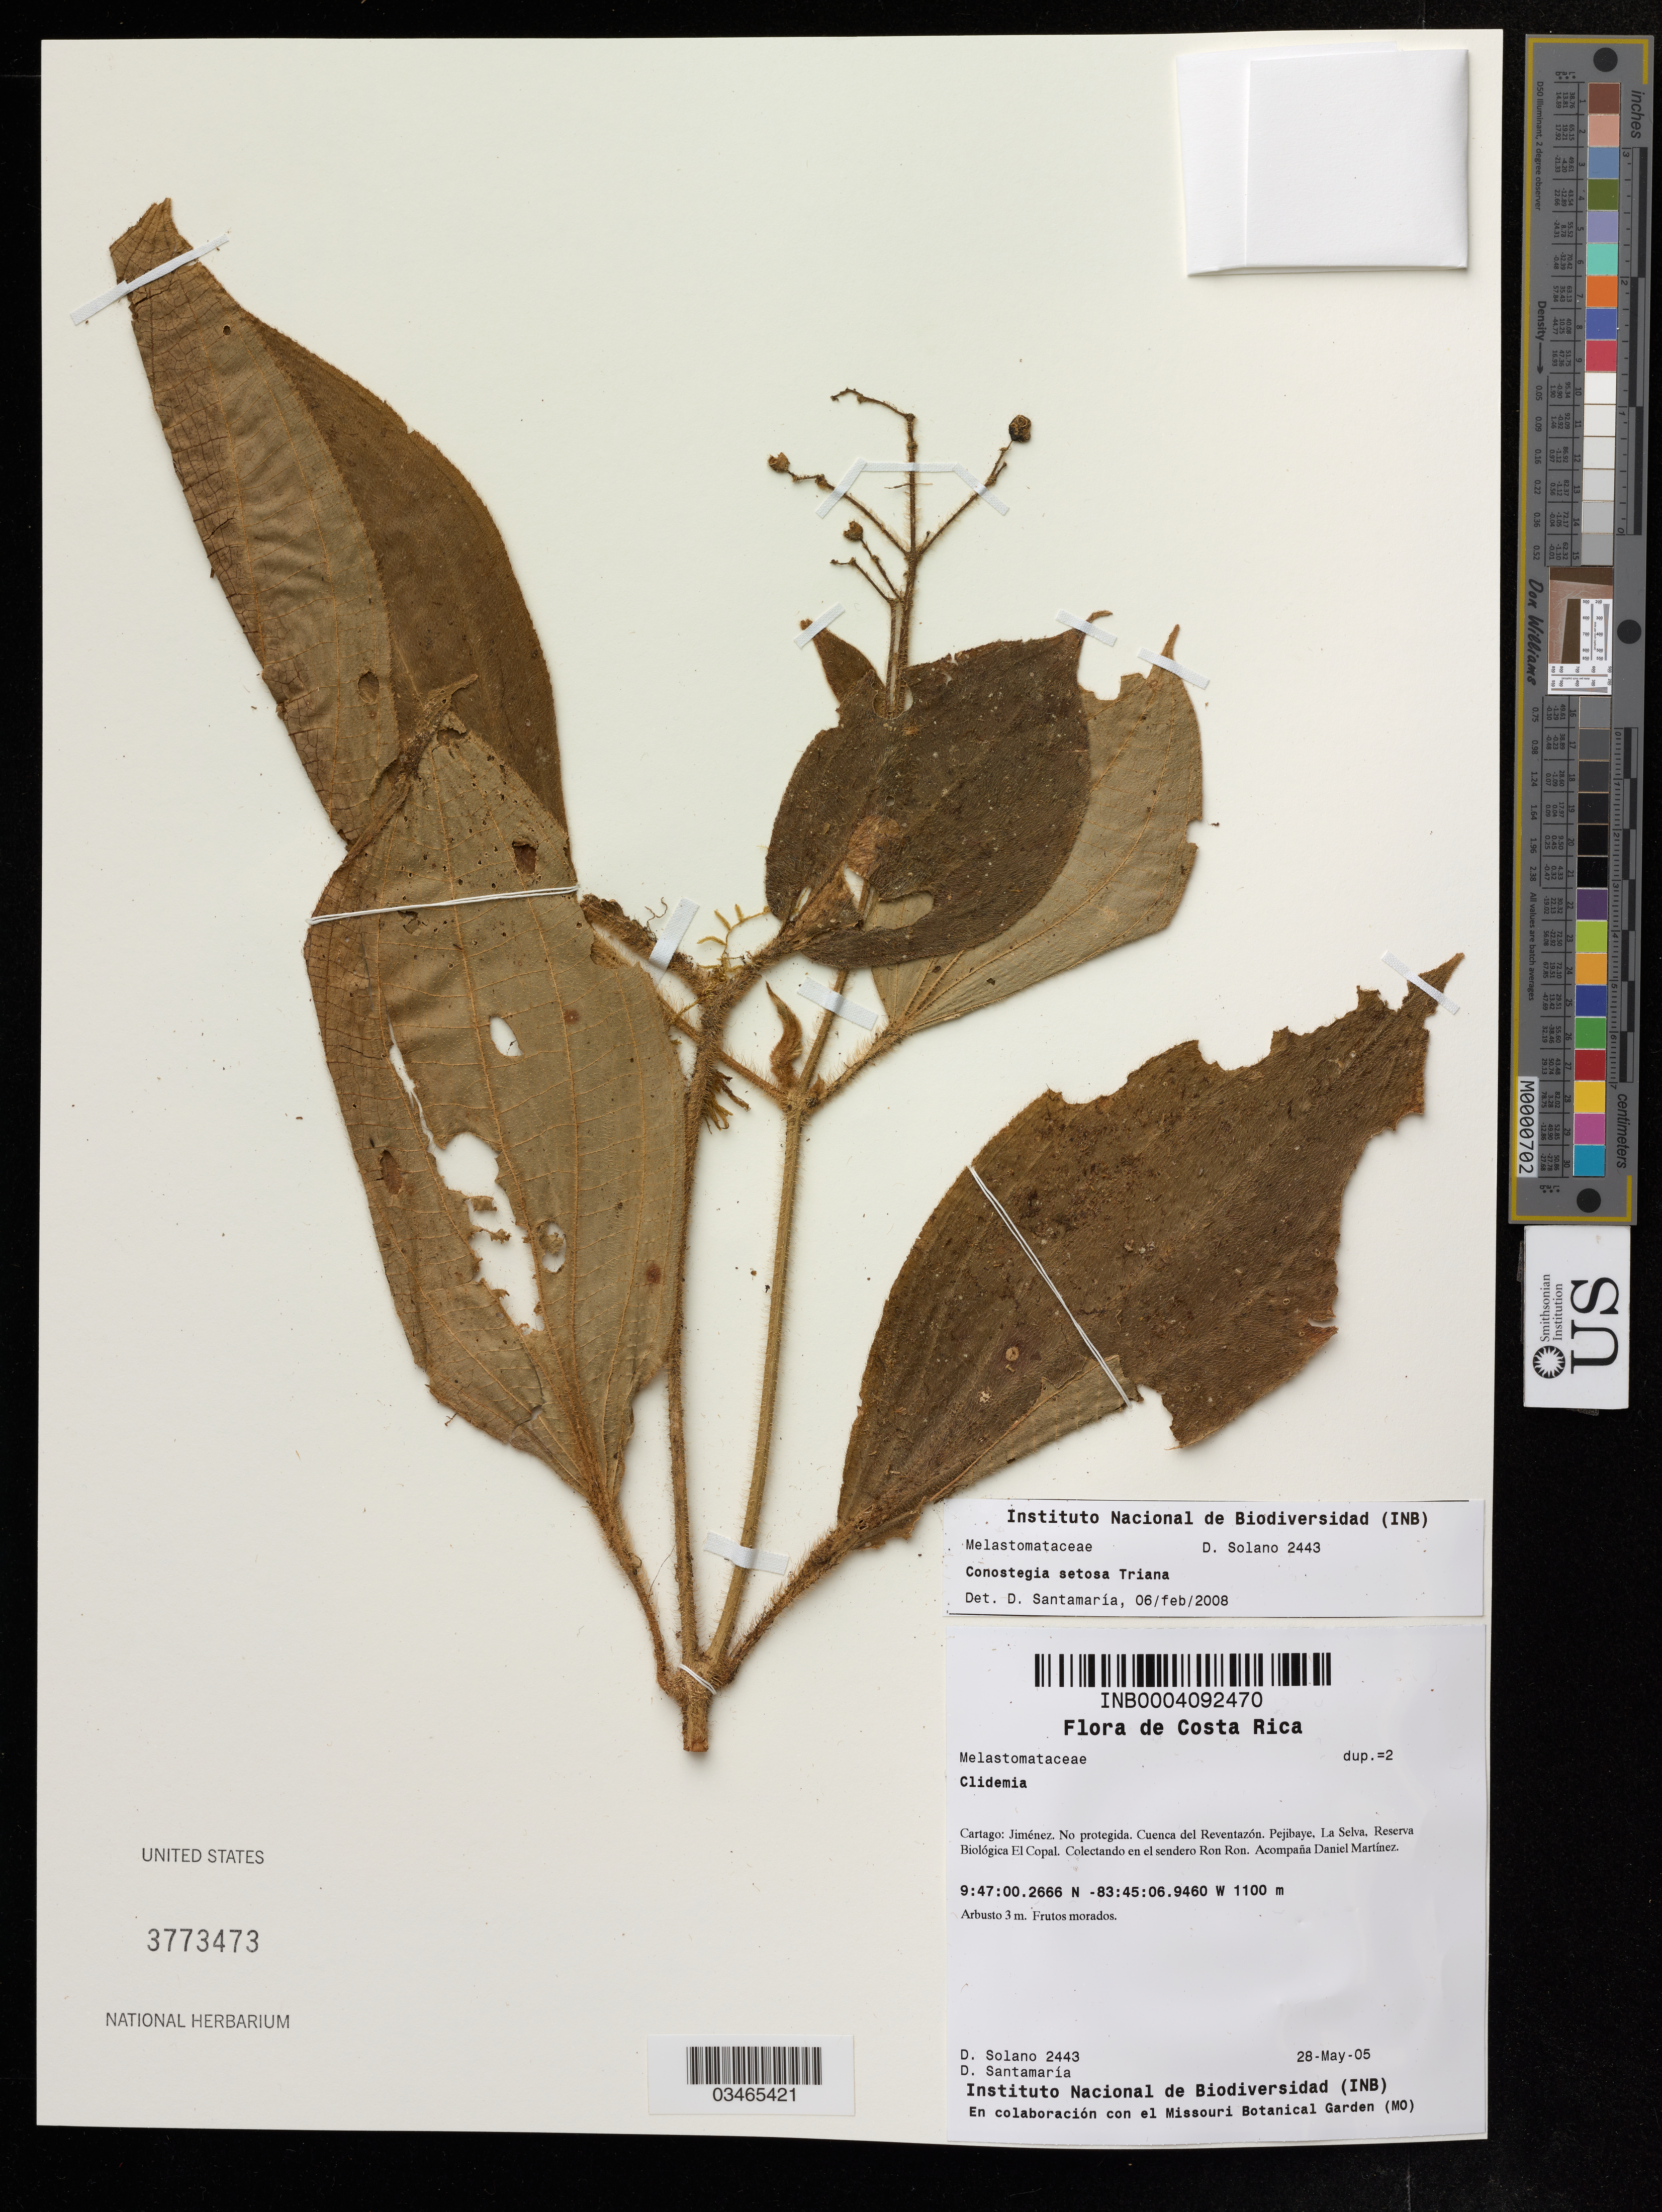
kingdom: Plantae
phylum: Tracheophyta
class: Magnoliopsida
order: Myrtales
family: Melastomataceae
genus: Conostegia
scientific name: Conostegia setosa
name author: Triana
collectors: D. Solano & D. Santamaria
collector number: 2443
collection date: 2005-05-28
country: Costa Rica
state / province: Cartago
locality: Jiménez. Cuenza del Reventazón, La Selva, Reserva Biológica El Copal.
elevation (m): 1100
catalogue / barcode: US 3773473